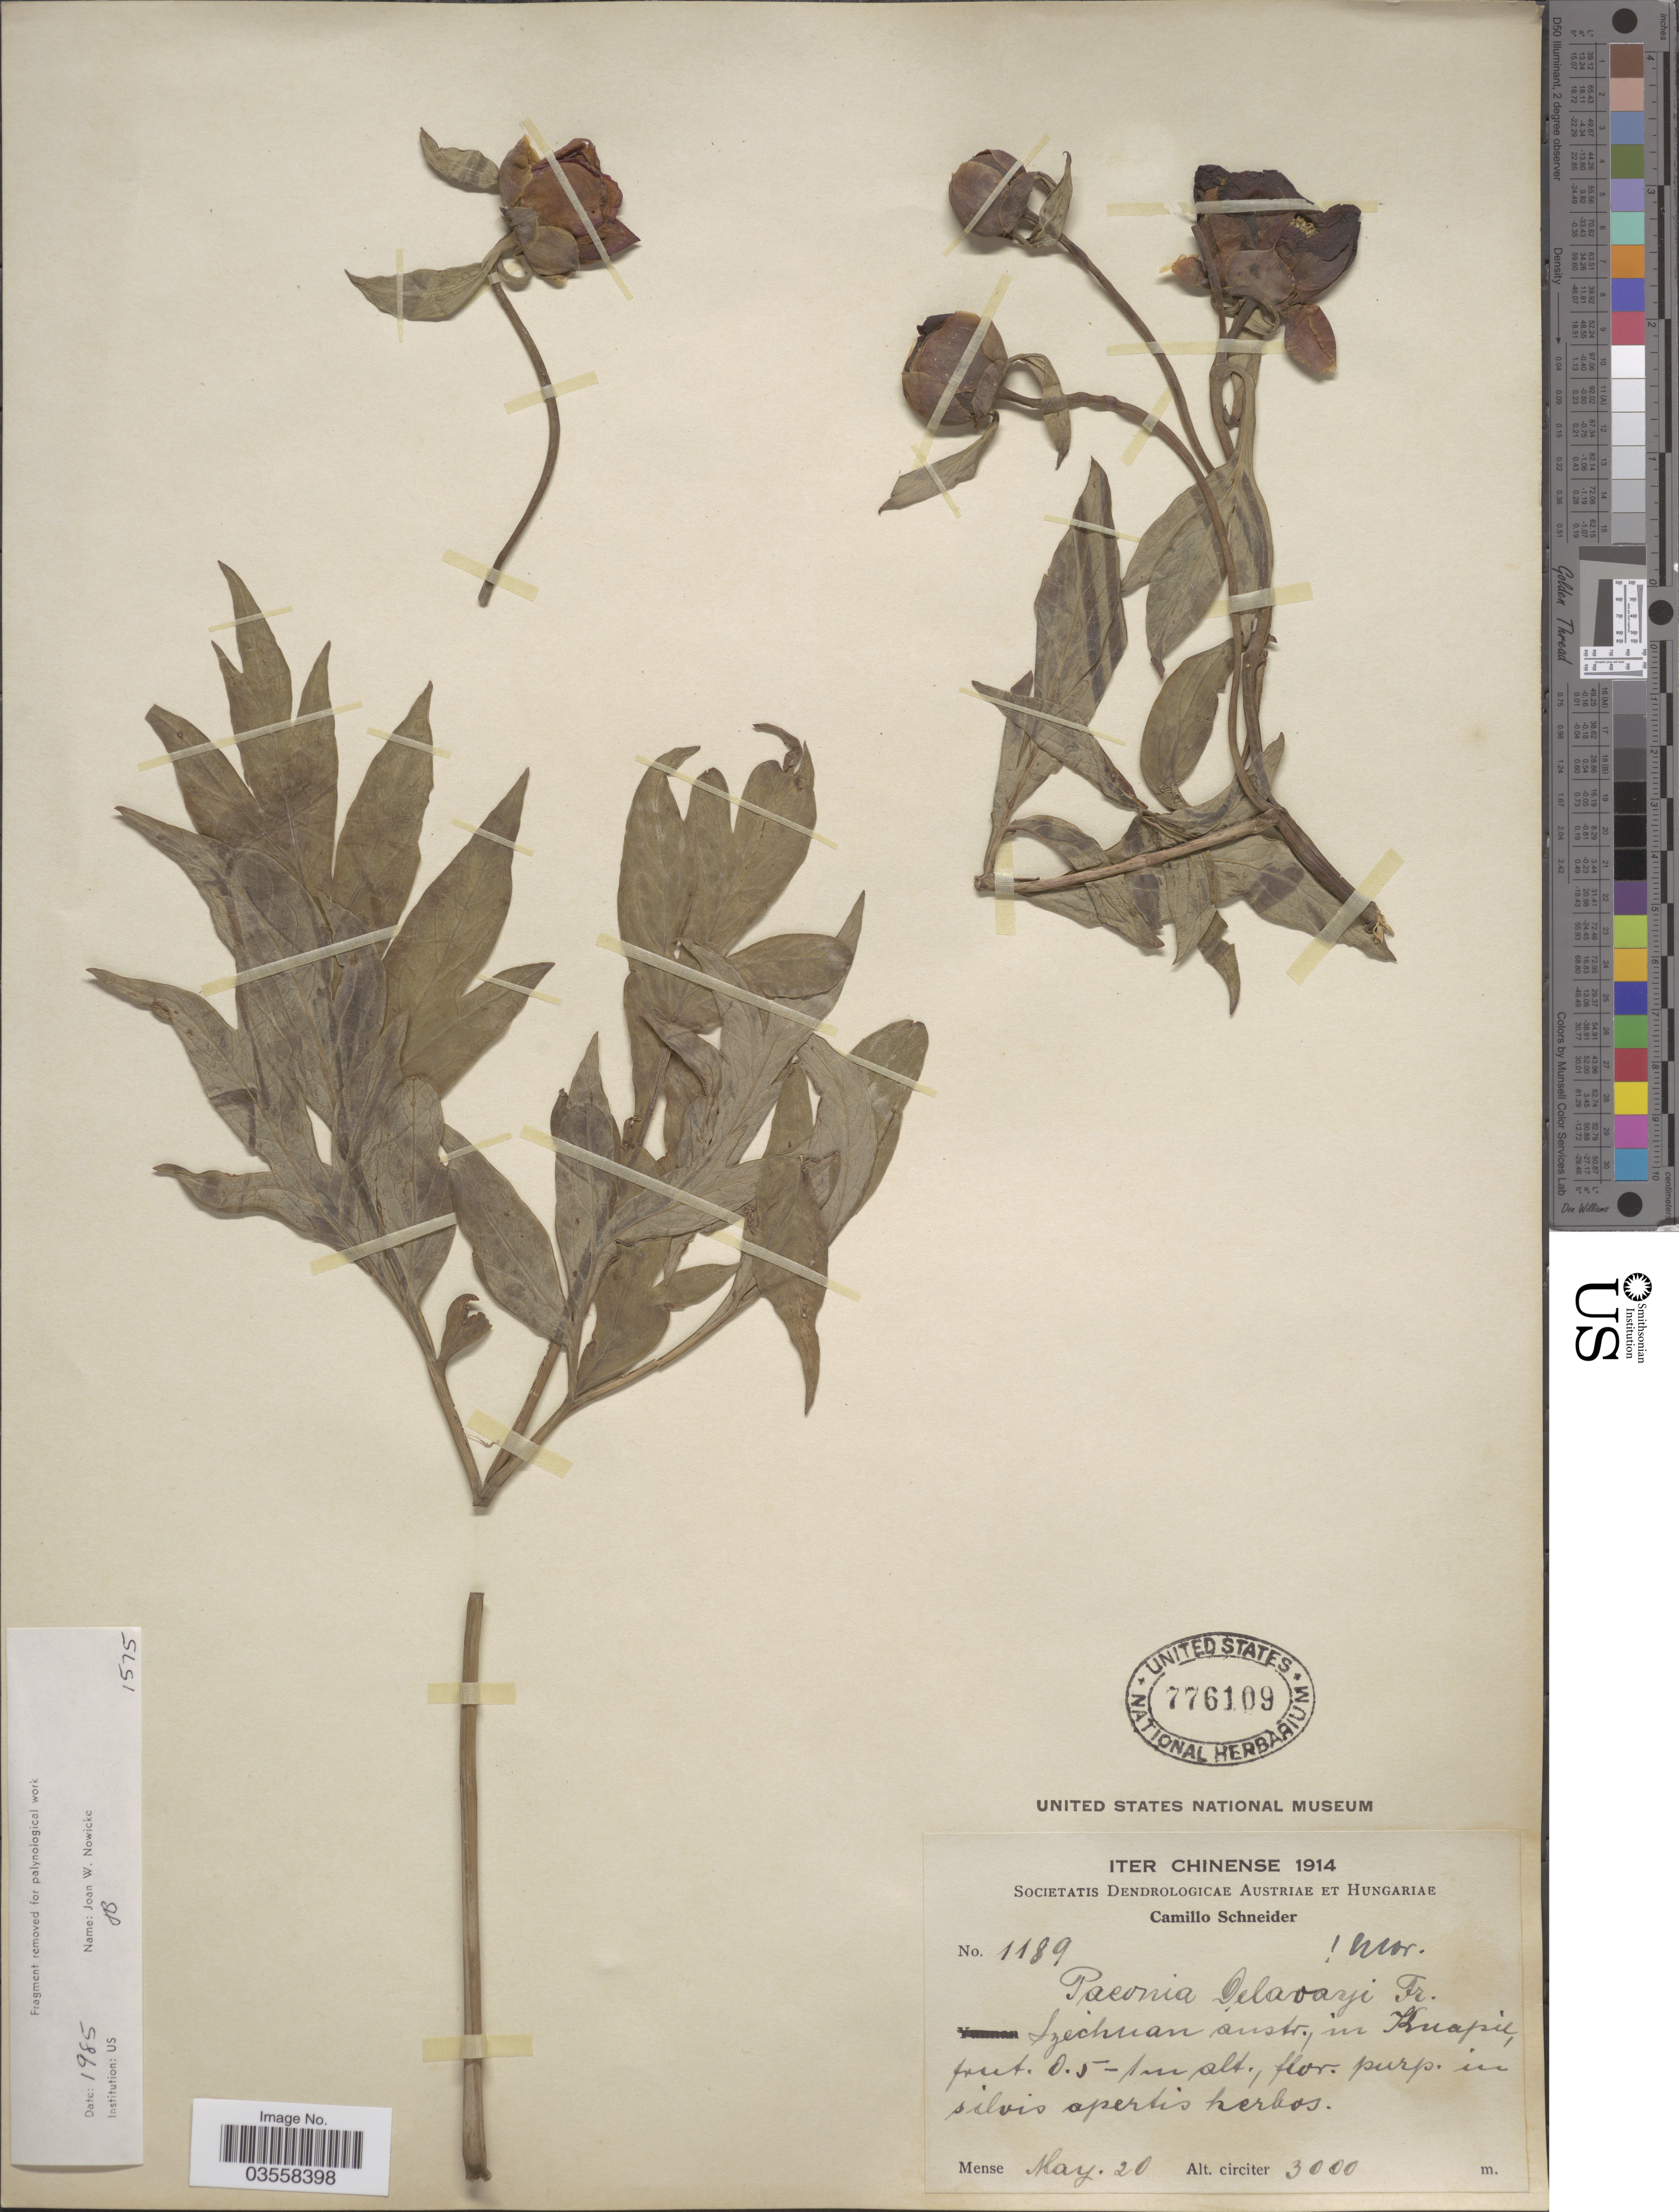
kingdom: Plantae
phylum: Tracheophyta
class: Magnoliopsida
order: Saxifragales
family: Paeoniaceae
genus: Paeonia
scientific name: Paeonia delavayi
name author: Franch.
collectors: C. K. Schneider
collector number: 1189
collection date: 1914-05-20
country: China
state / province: Sichuan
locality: Szechuan austr., in Kuapic [interpreted].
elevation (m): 3000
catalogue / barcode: US 776109